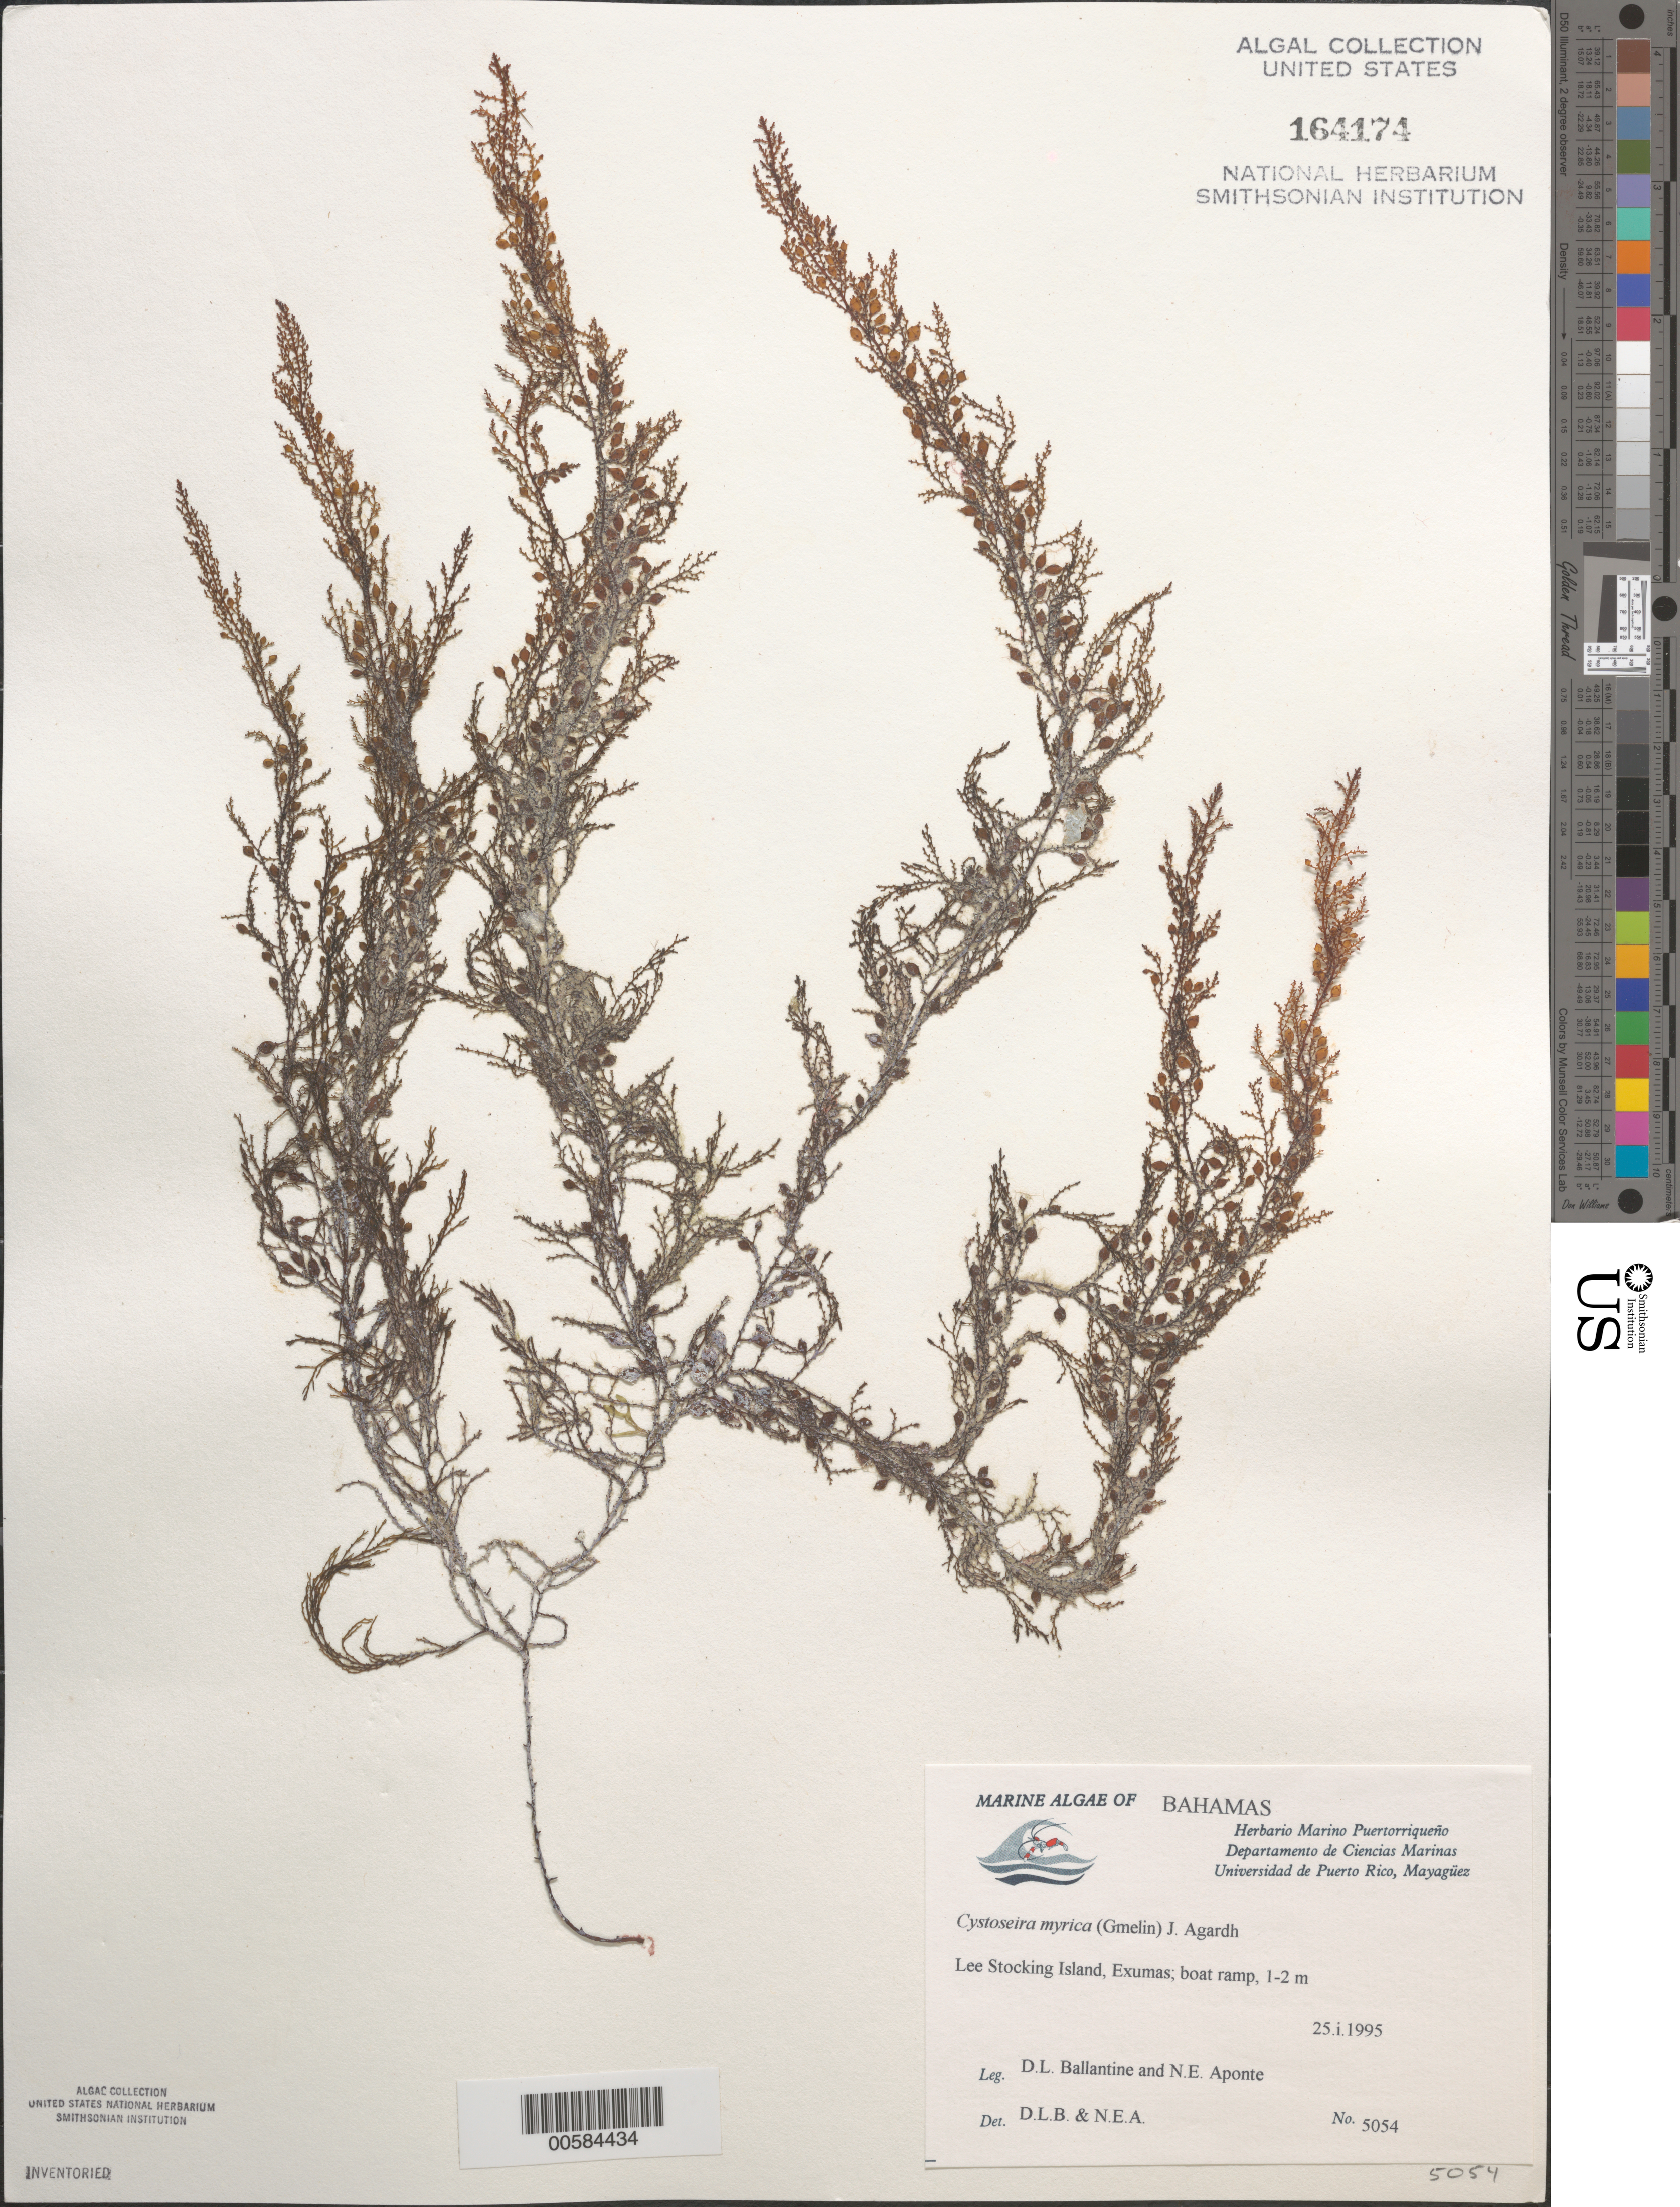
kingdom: Chromista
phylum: Ochrophyta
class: Phaeophyceae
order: Fucales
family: Sargassaceae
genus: Cystoseira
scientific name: Cystoseira myrica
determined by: Ballantine, D. L.; Aponte, N. E.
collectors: D.L. Ballantine & N. E. Aponte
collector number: DLB 5054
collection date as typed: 25 Jan 1995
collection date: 1995-01-25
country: Bahamas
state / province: Exuma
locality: Lee stocking island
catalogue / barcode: US 164174